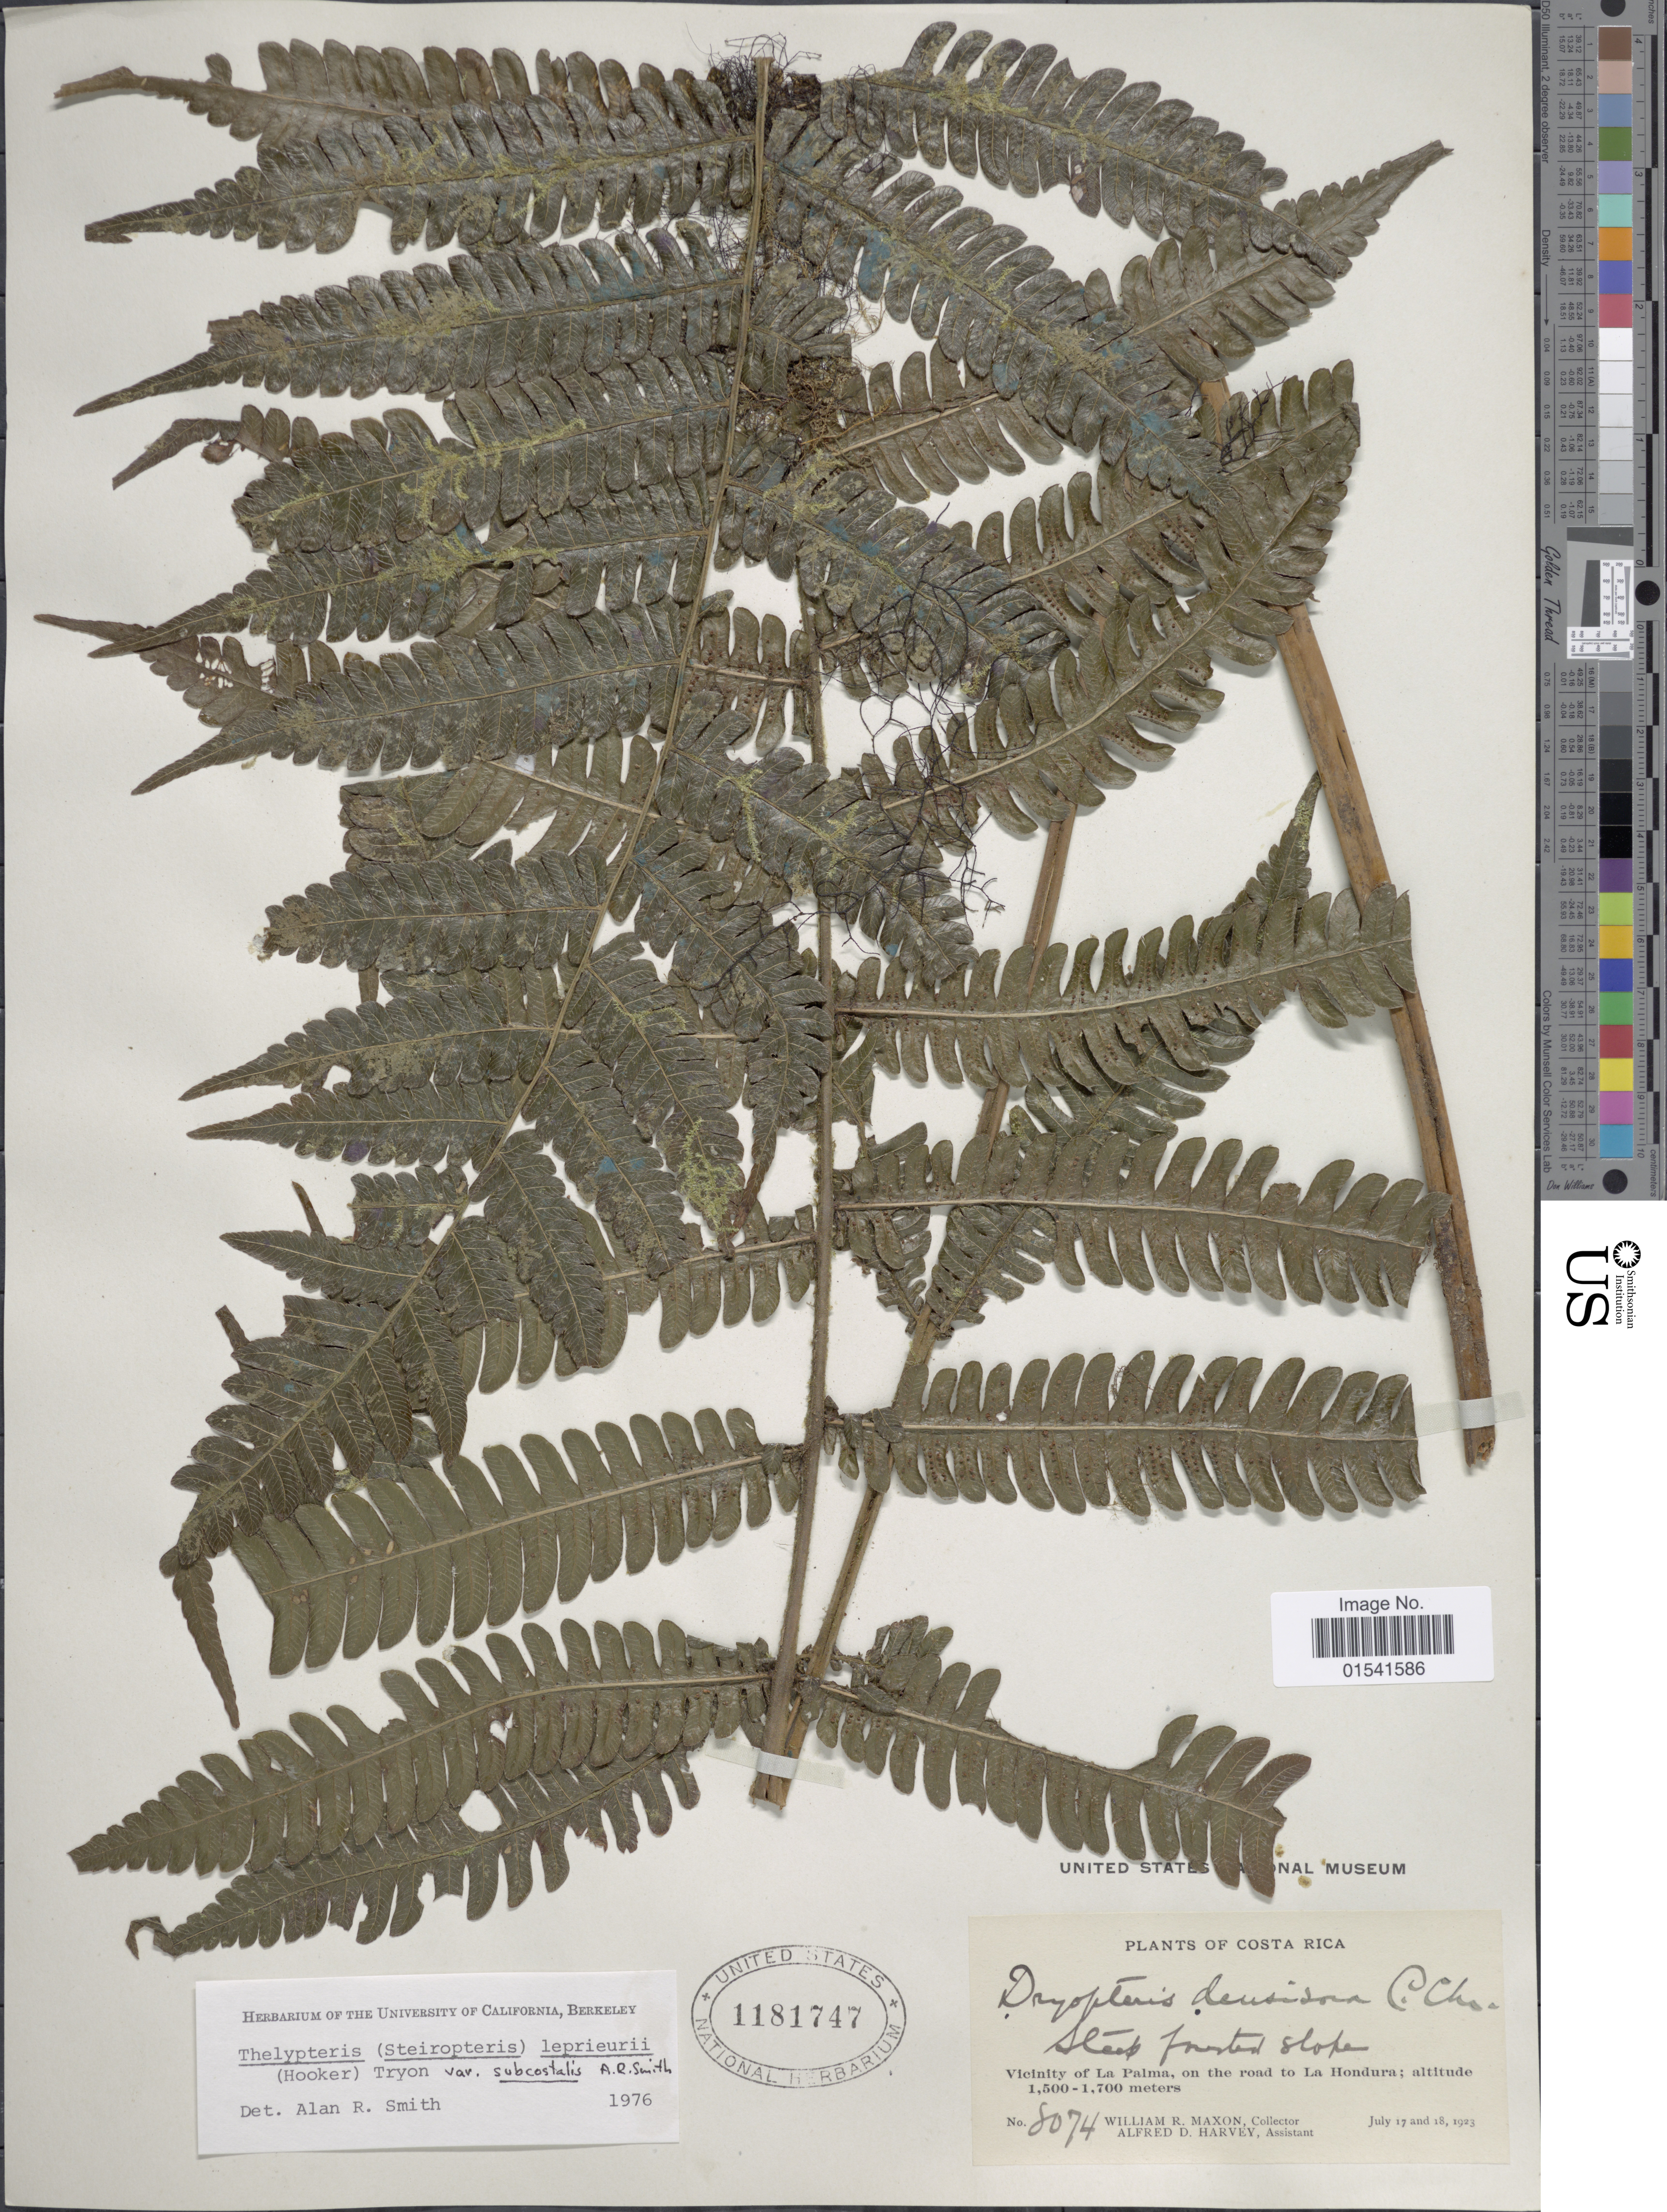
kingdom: Plantae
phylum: Tracheophyta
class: Polypodiopsida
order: Polypodiales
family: Thelypteridaceae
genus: Steiropteris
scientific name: Steiropteris leprieurii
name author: (Hook. f.) Pic. Serm.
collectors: W. R. Maxon & A. D. Harvey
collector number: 8074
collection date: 1923-07-17/1923-07-18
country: Costa Rica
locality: Vicinity of La Palma, on the road to La Hondura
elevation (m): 1500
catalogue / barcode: US 1181747